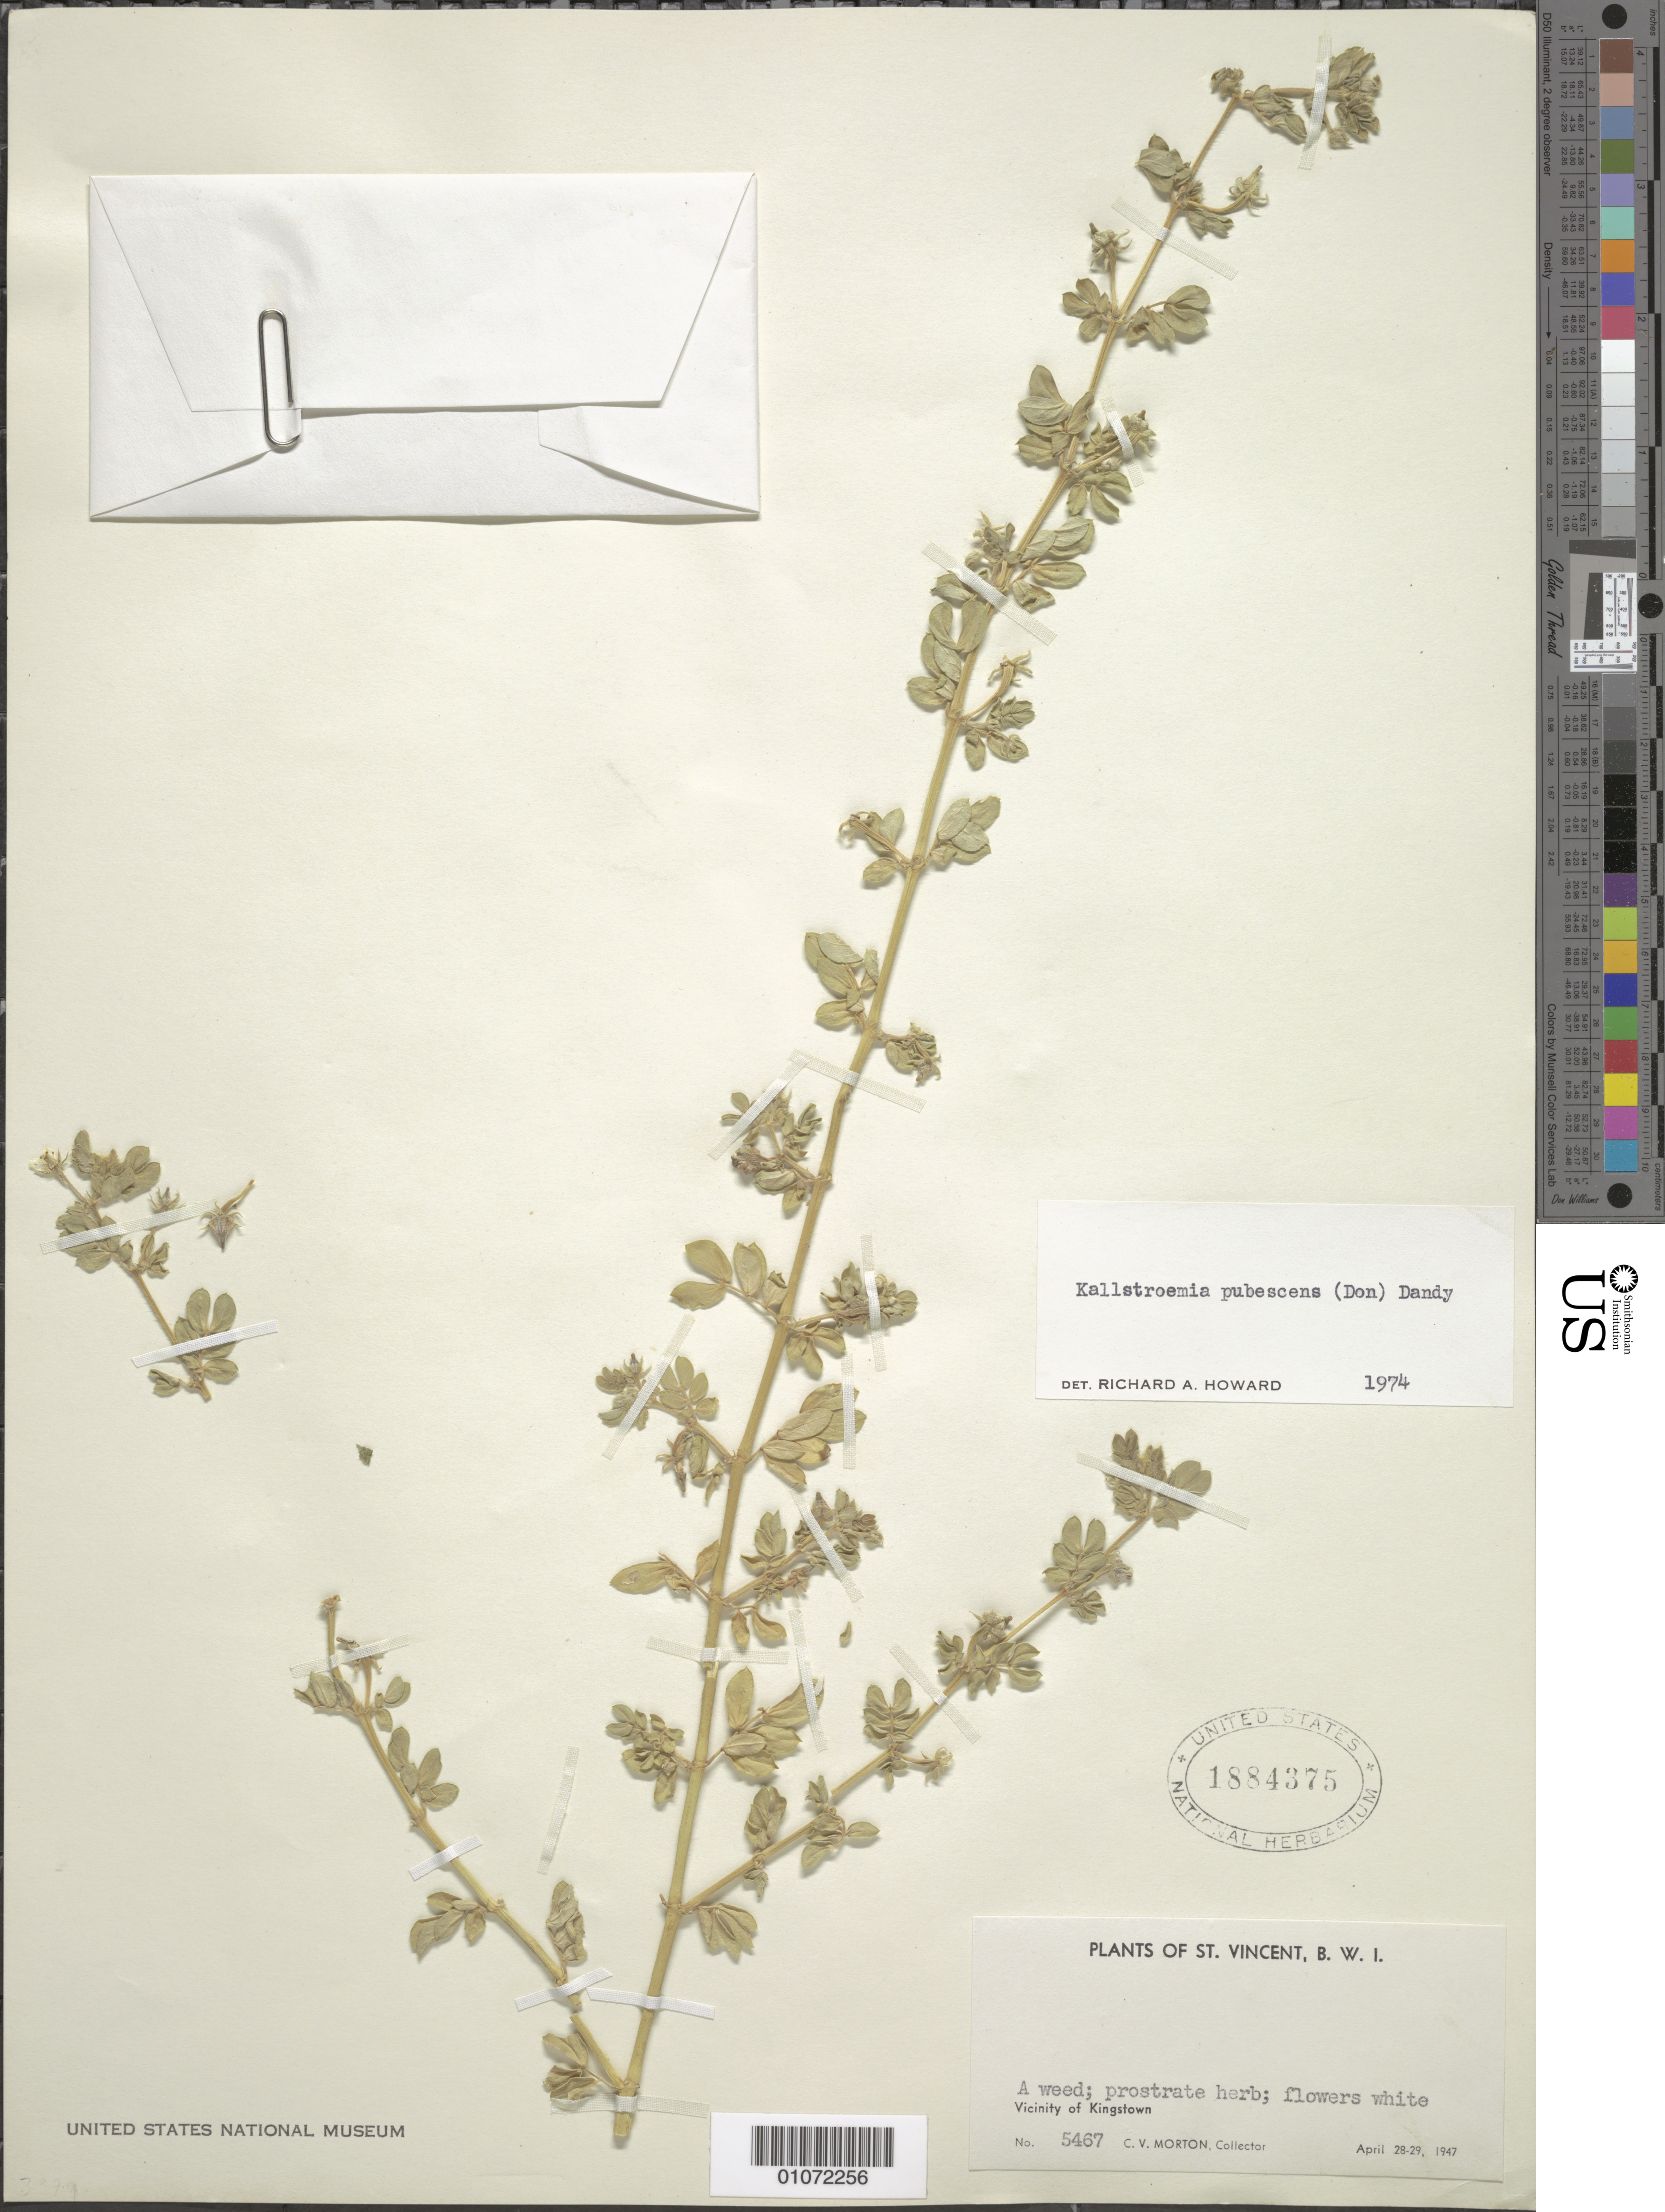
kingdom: Plantae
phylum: Tracheophyta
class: Magnoliopsida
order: Zygophyllales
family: Zygophyllaceae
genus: Kallstroemia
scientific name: Kallstroemia pubescens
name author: (G. Don) Dandy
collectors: C. V. Morton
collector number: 5467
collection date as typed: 28 Apr 1947 to 29 Apr 1947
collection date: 1947-04-28/1947-04-29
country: St. Vincent - Grenadines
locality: Vicinity of Kingstown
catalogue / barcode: US 1884375